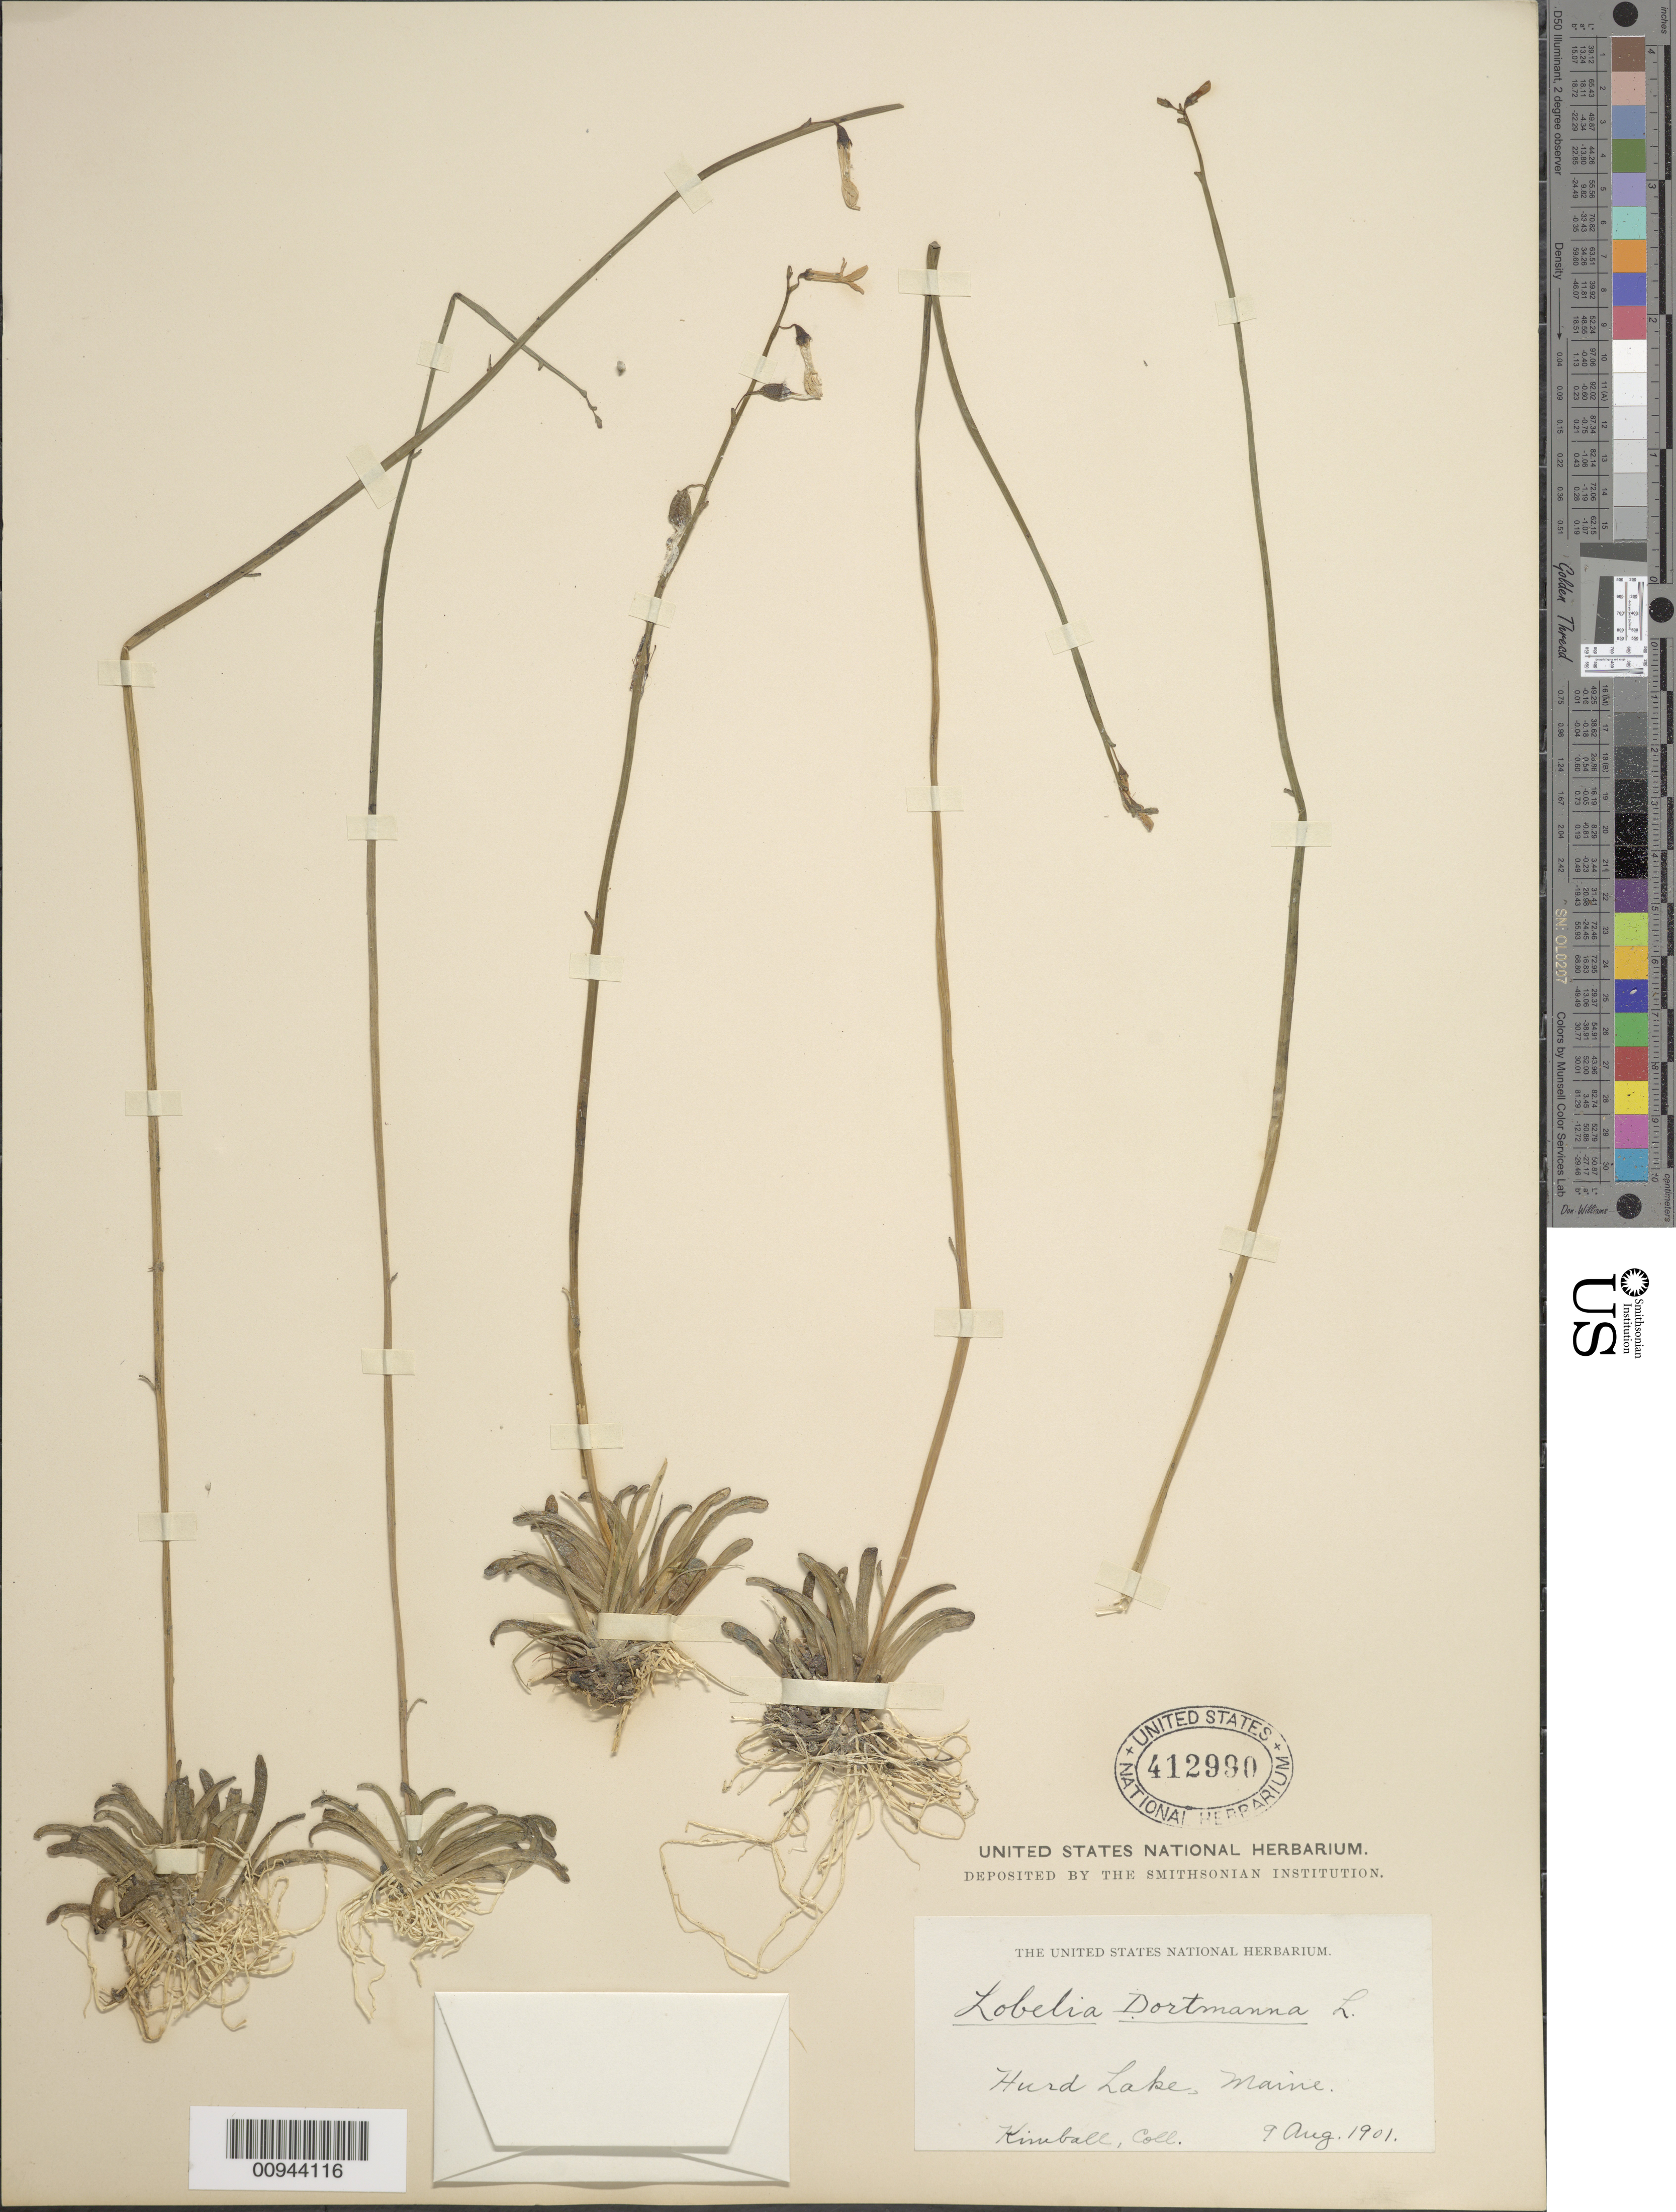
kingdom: Plantae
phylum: Tracheophyta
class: Magnoliopsida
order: Asterales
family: Campanulaceae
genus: Lobelia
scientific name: Lobelia dortmanna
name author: L.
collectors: Kimball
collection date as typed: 9 Aug 1901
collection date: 1901-08-09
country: United States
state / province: Maine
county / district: Hancock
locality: Hurd Lake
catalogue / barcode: US 412990